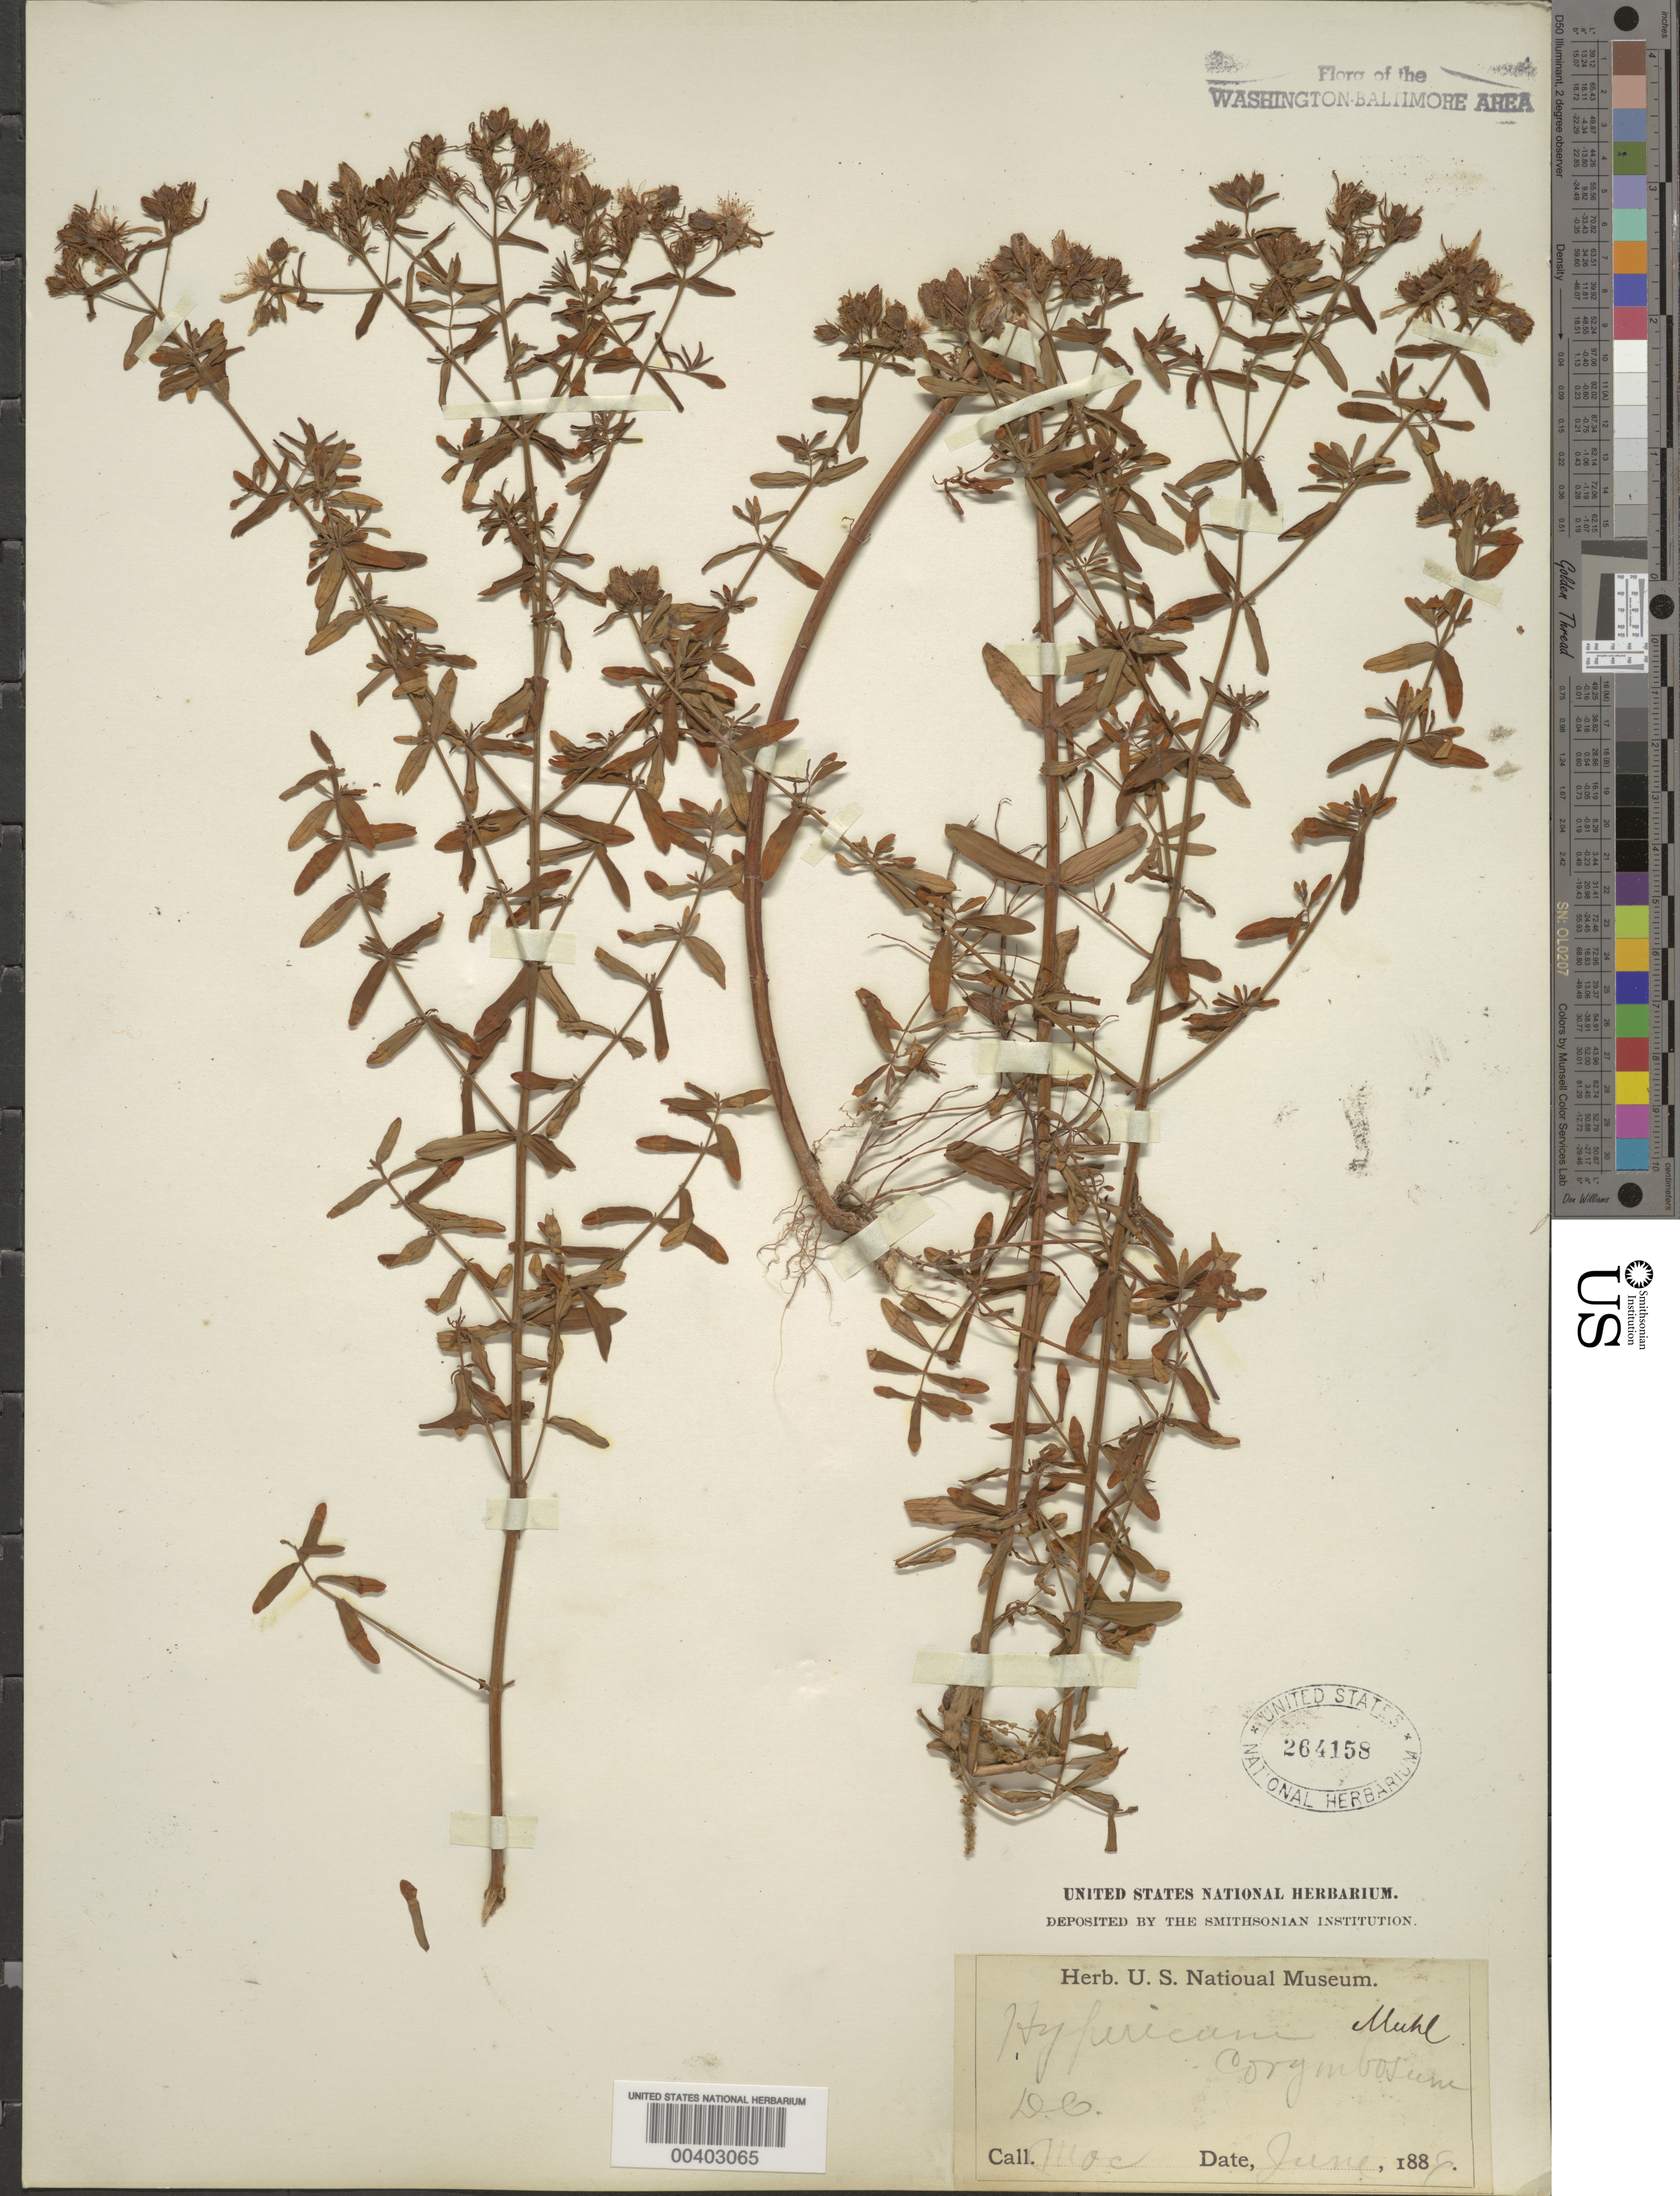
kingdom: Plantae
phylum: Tracheophyta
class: Magnoliopsida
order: Malpighiales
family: Hypericaceae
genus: Hypericum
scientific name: Hypericum perforatum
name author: L.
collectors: J. M. Mociño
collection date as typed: Jun 1886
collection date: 1886-06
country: United States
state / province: District of Columbia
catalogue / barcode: US 264158